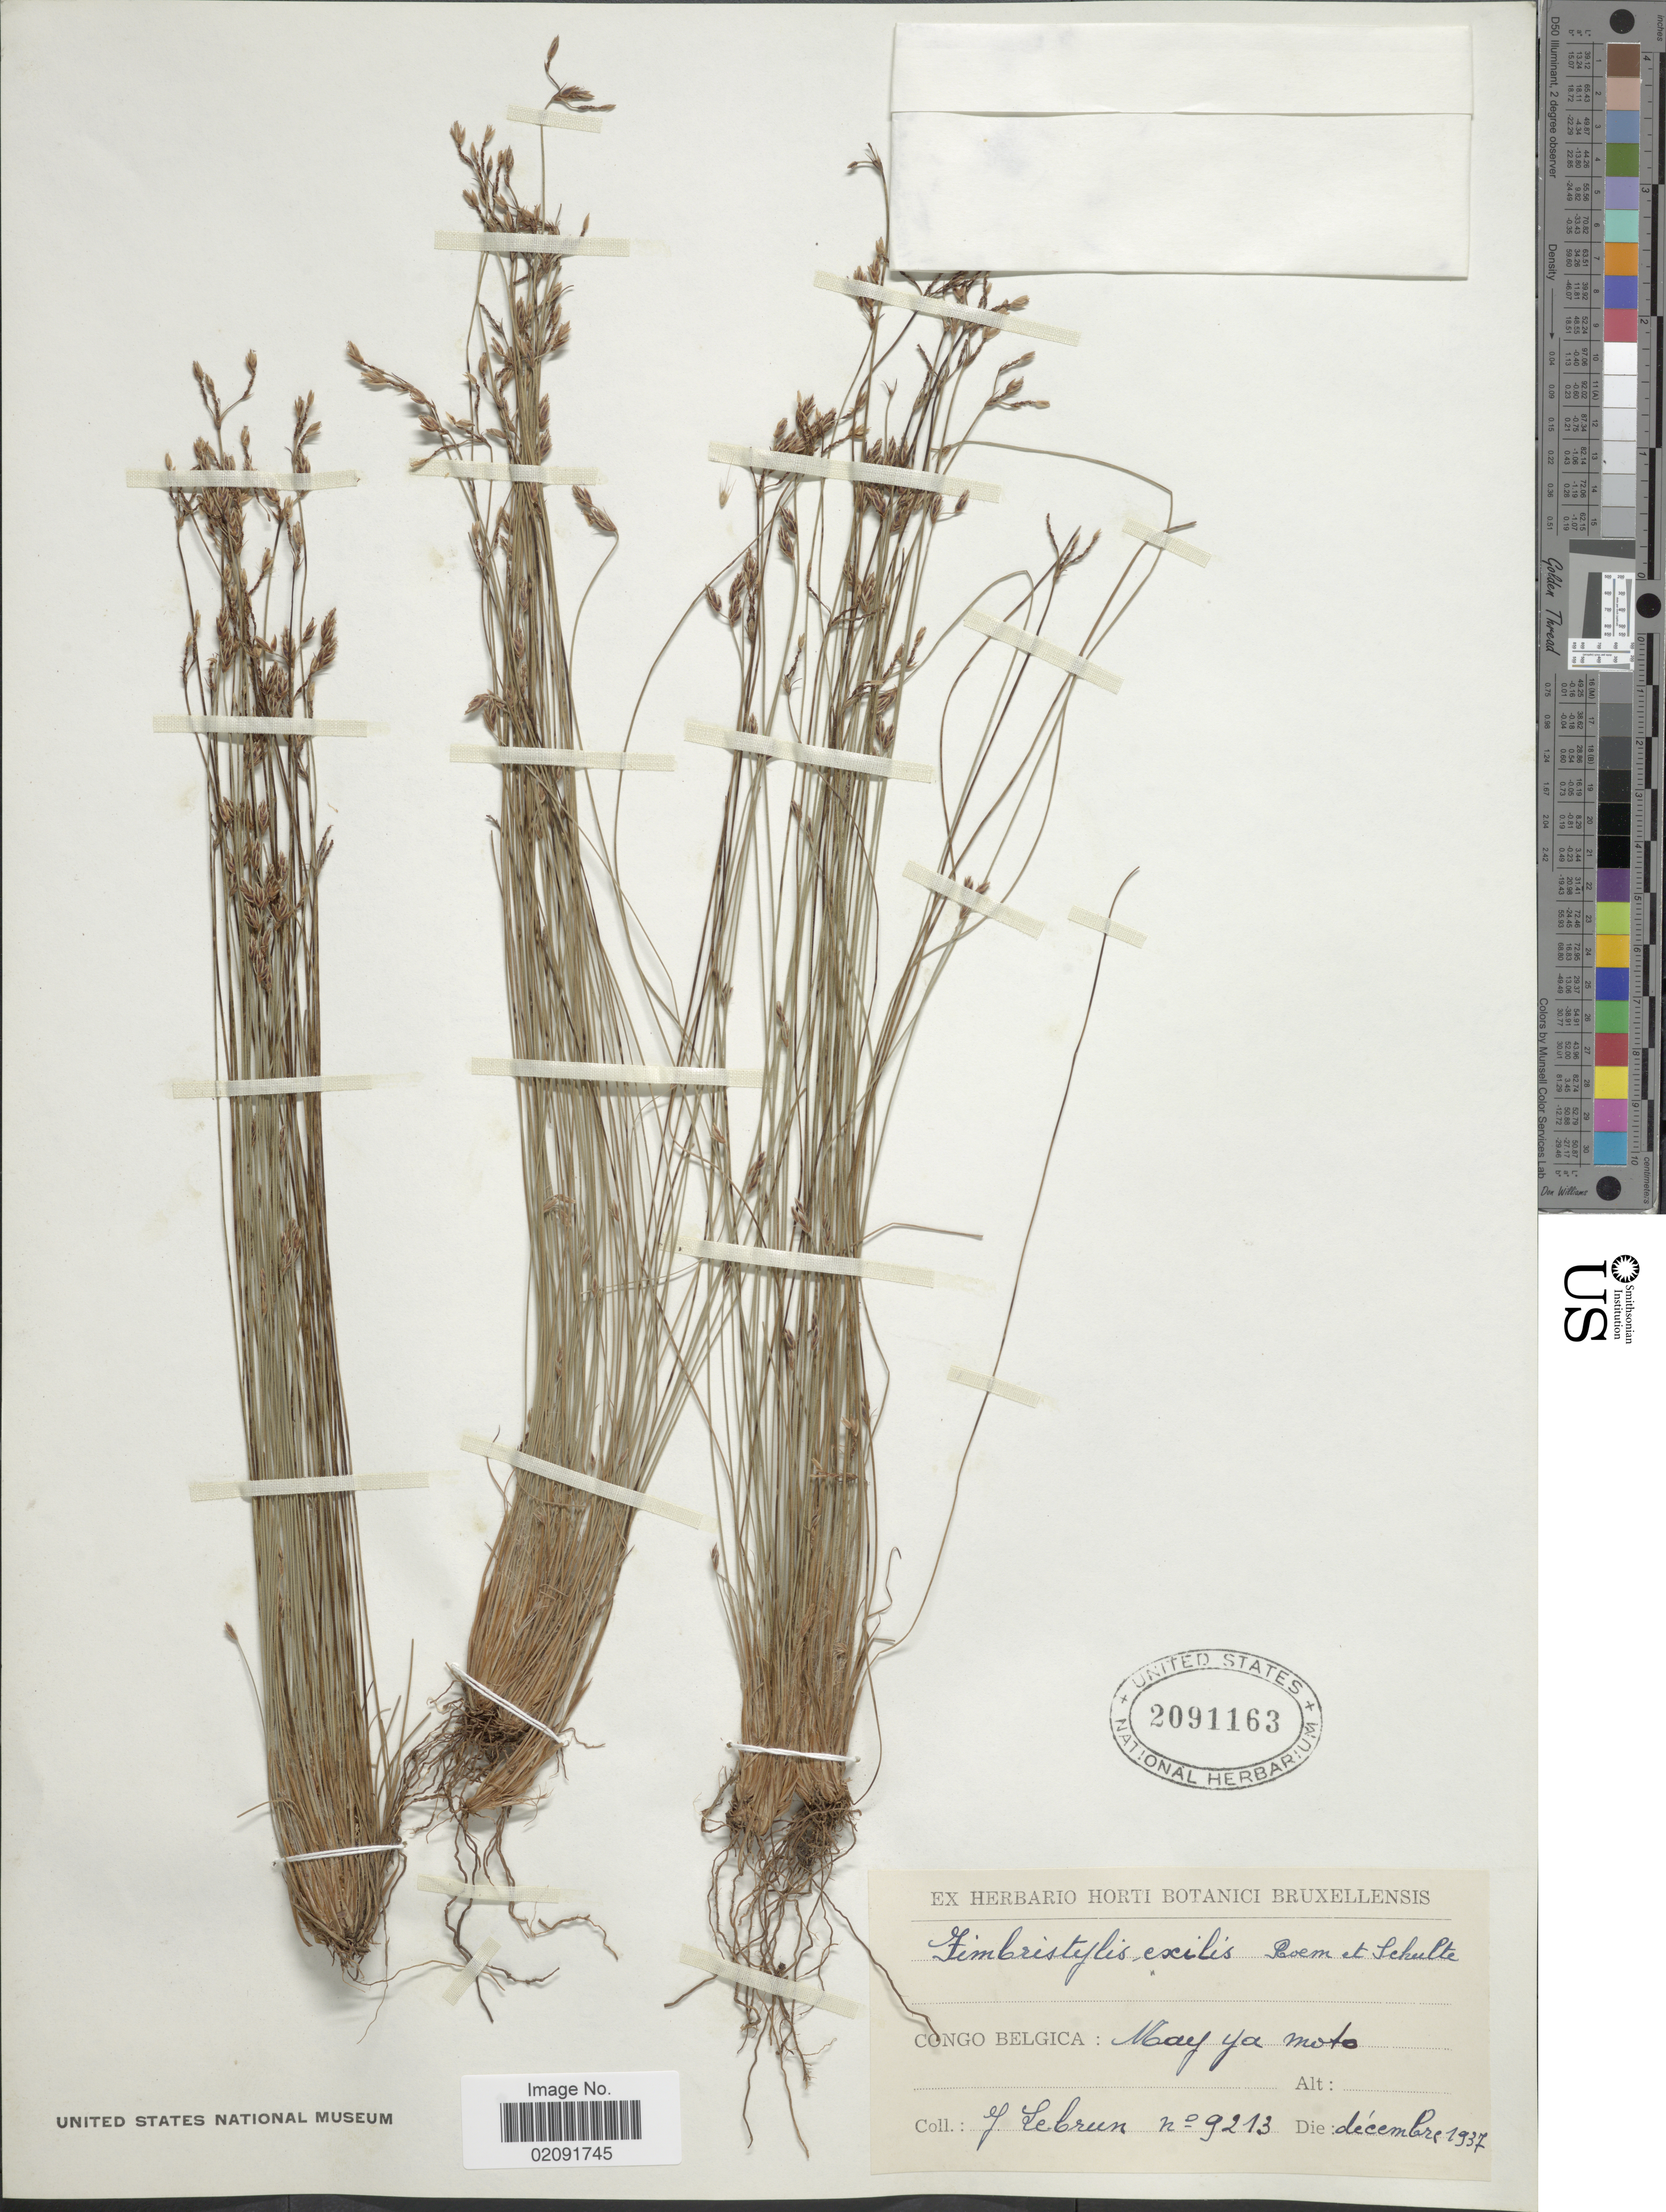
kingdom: Plantae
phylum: Tracheophyta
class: Liliopsida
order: Poales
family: Cyperaceae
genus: Bulbostylis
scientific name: Bulbostylis hispidula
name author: (Vahl) R.W. Haines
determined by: Strong, Mark T., (BOT), Smithsonian Institution - National Museum of Natural History (UNITED STATES)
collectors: J. A. Lebrun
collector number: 9213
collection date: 1937-12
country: Congo, Democratic Republic of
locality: May ya moto. Congo Belgica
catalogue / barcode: US 2091163